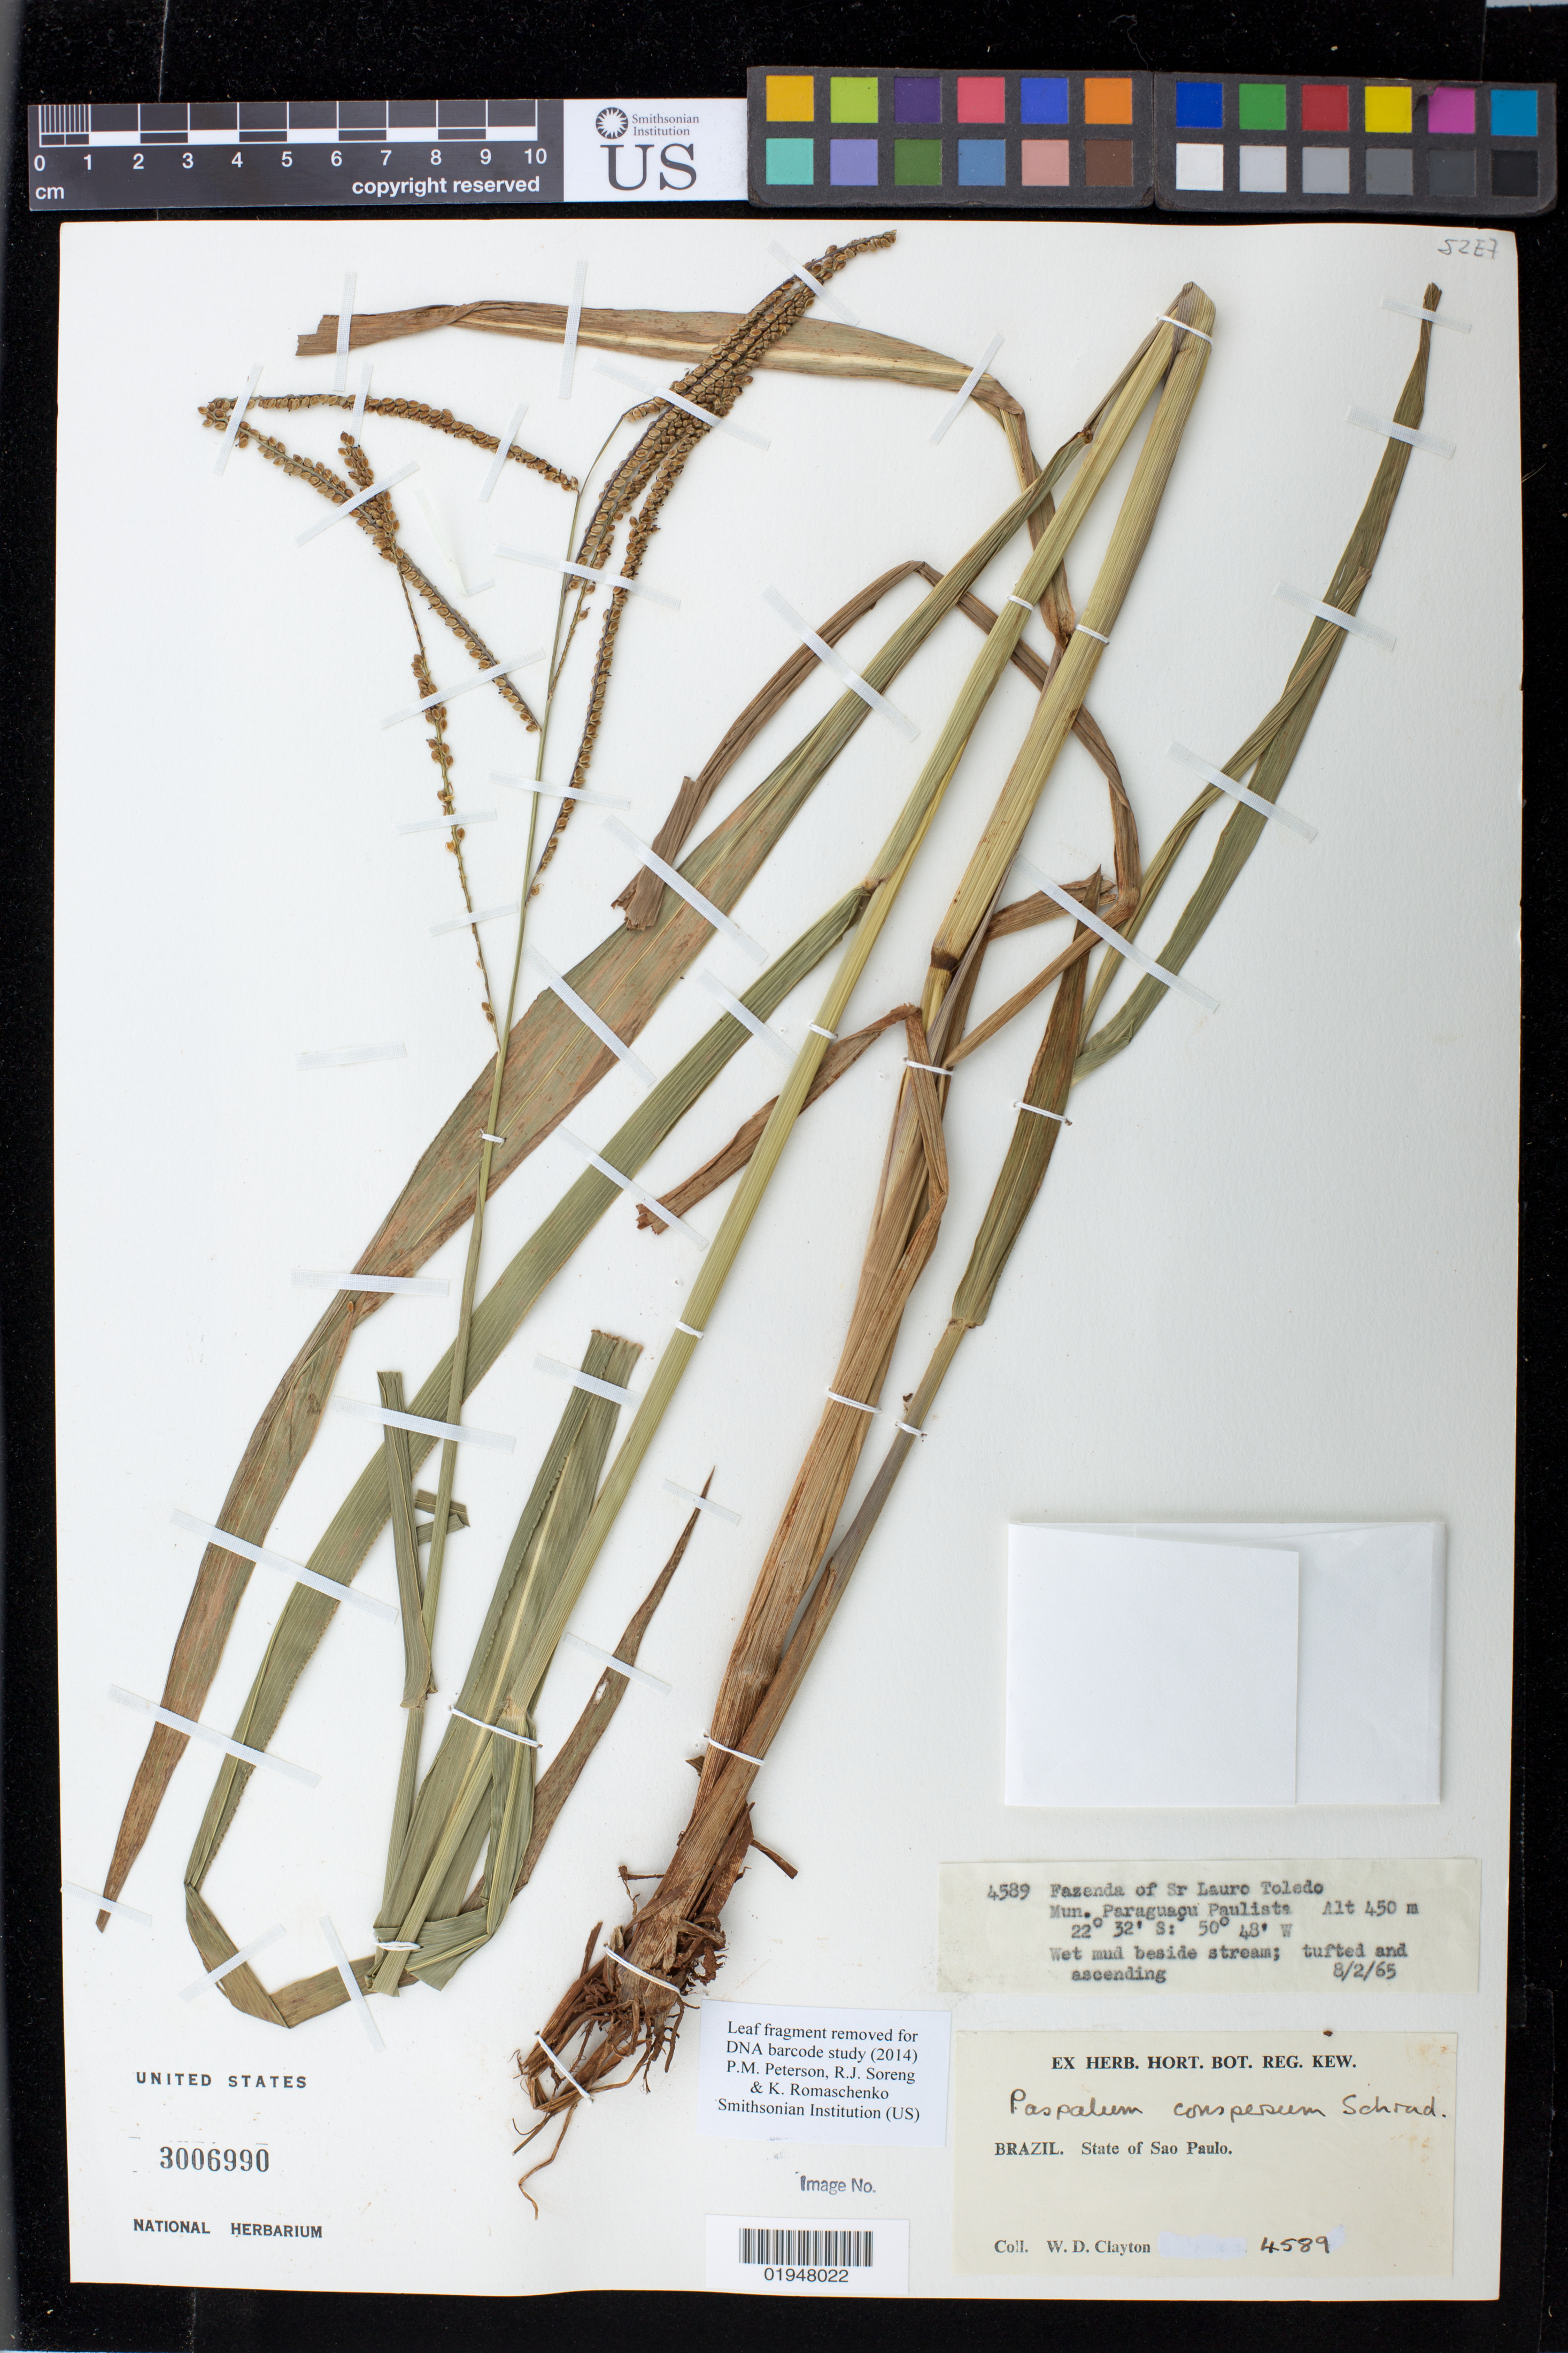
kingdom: Plantae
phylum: Tracheophyta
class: Liliopsida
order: Poales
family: Poaceae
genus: Paspalum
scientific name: Paspalum conspersum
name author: Schrad. ex Schult. in Roem. & Schult.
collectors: W. D. Clayton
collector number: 4589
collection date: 1965-02-08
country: Brazil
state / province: São Paulo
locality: Fazenda of Sr Lauro Toledo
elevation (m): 450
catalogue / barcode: US 3006990